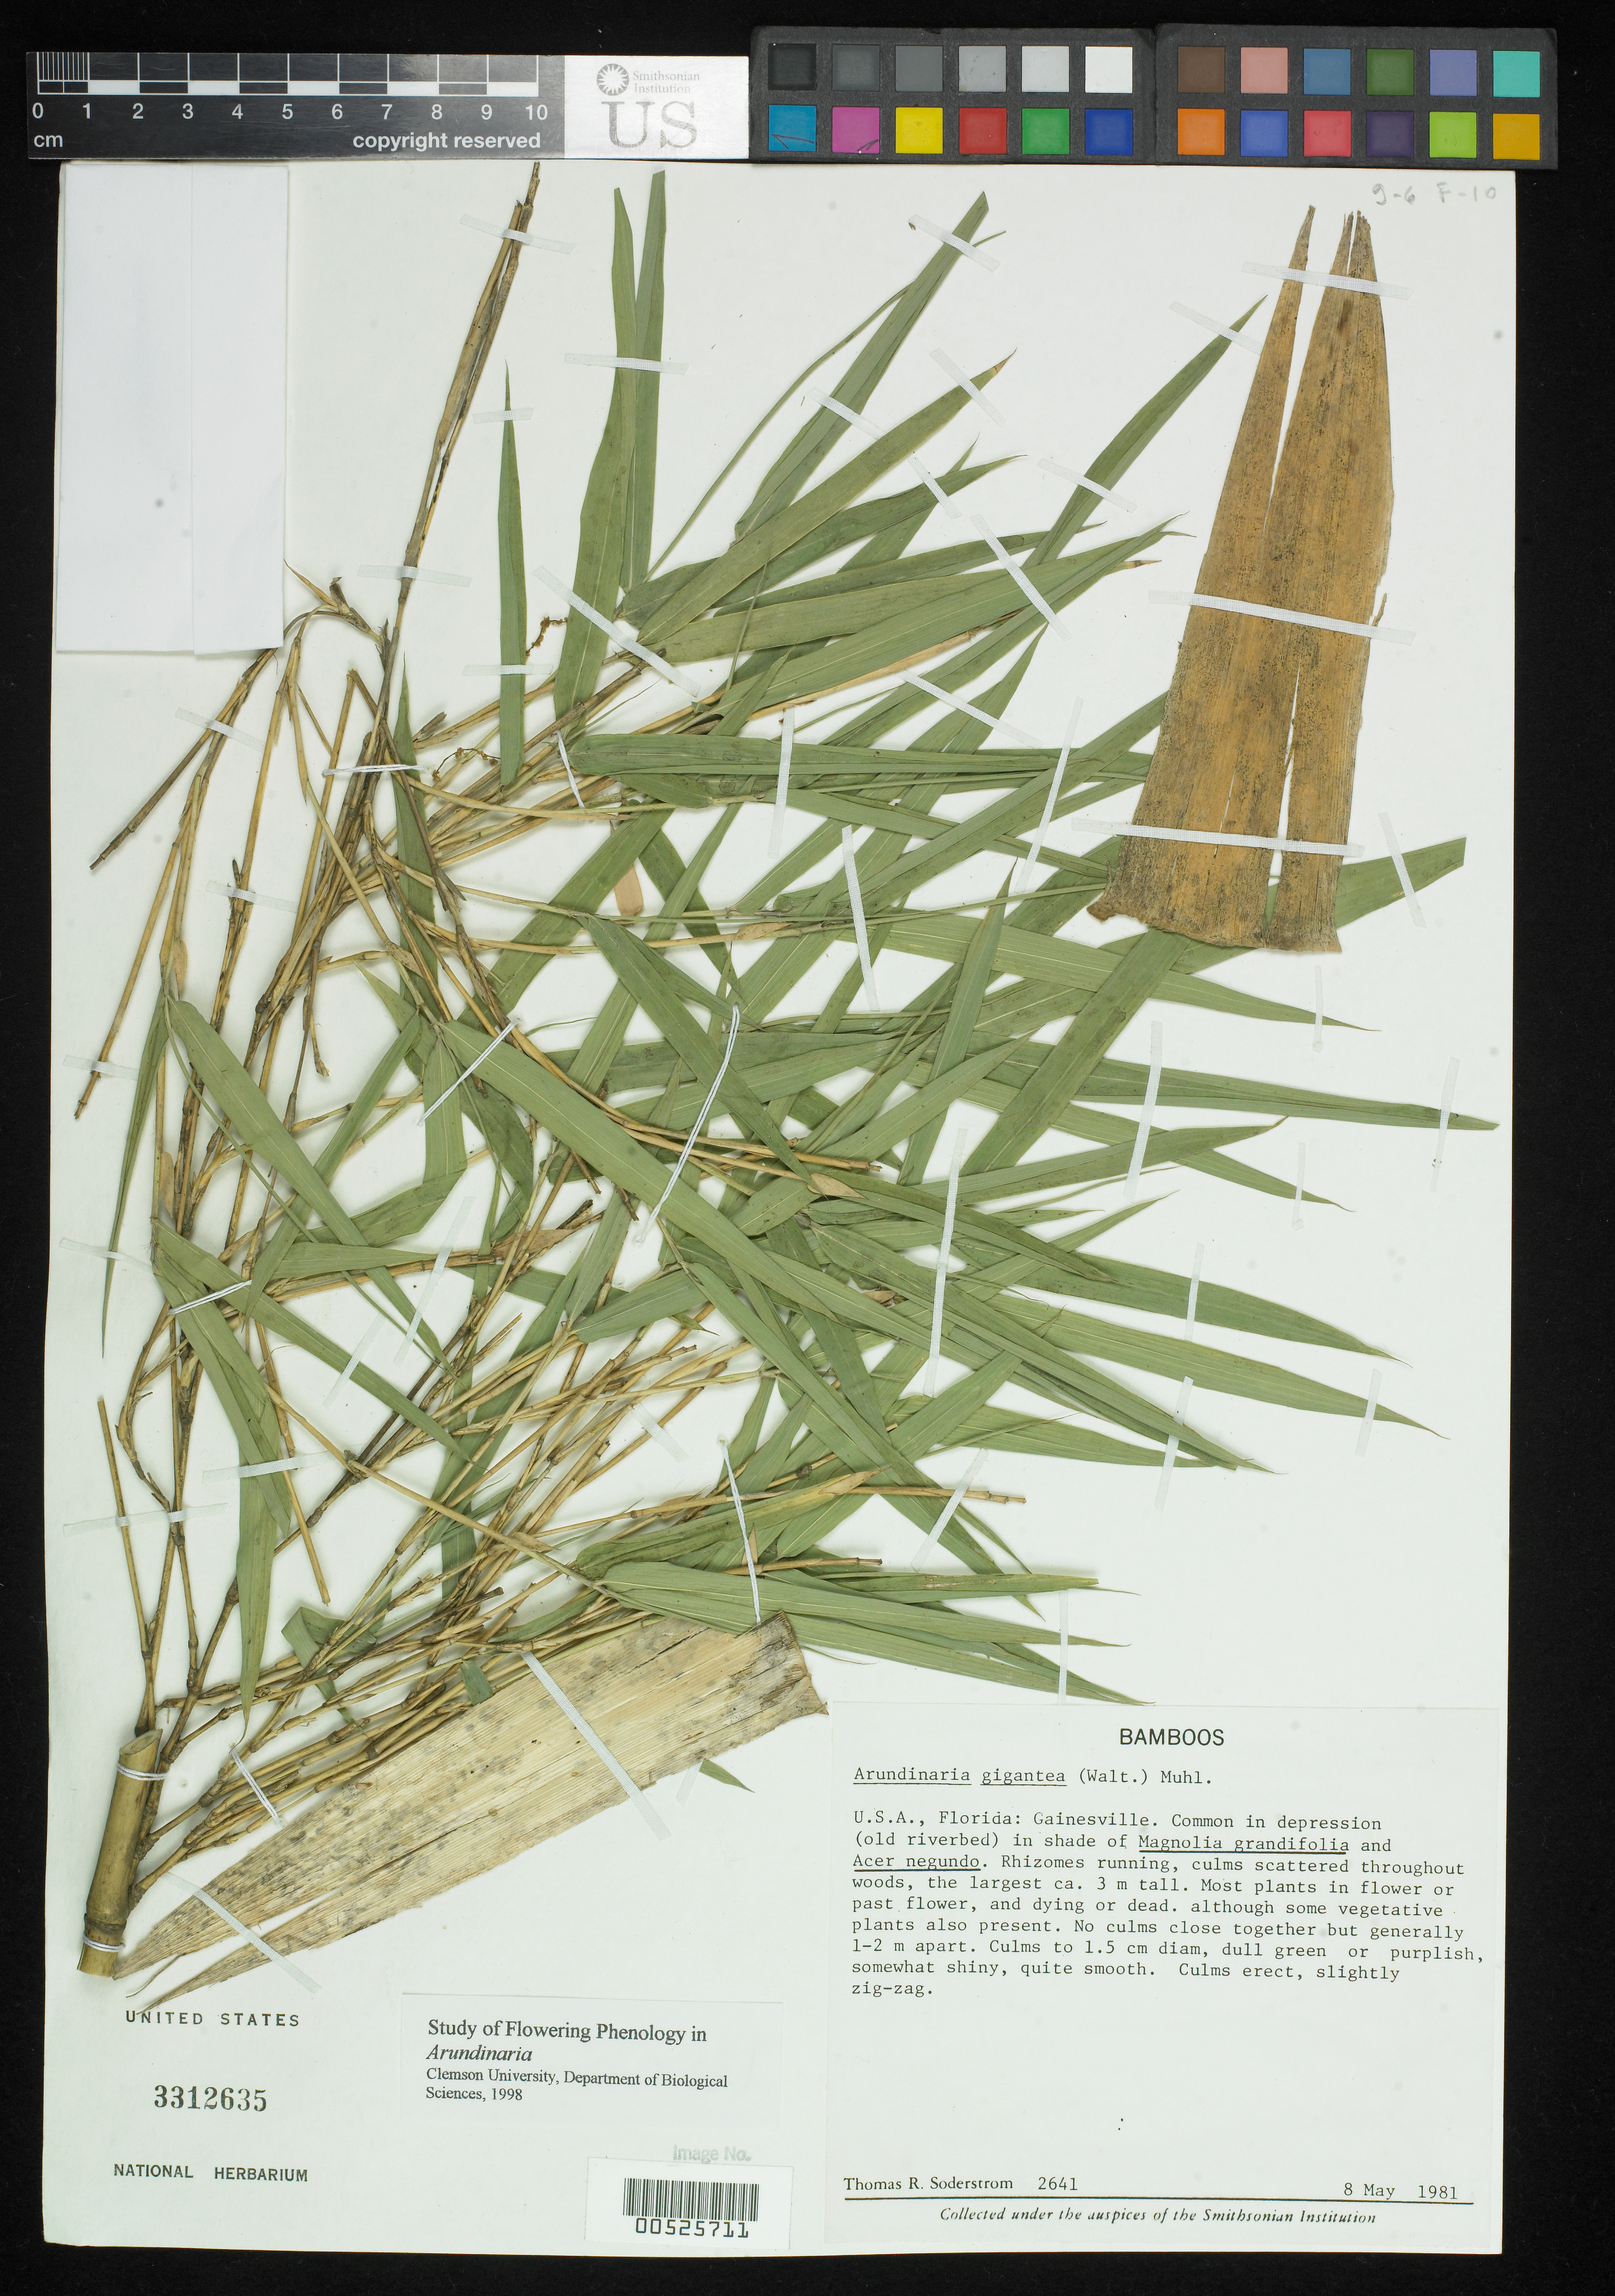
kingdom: Plantae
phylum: Tracheophyta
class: Liliopsida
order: Poales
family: Poaceae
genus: Arundinaria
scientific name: Arundinaria gigantea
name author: (Walter) Muhl.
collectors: T. R. Soderstrom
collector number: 2641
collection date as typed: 08 May 1981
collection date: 1981-05-08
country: United States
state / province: Florida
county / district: Alachua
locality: Gainsville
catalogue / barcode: US 3312635